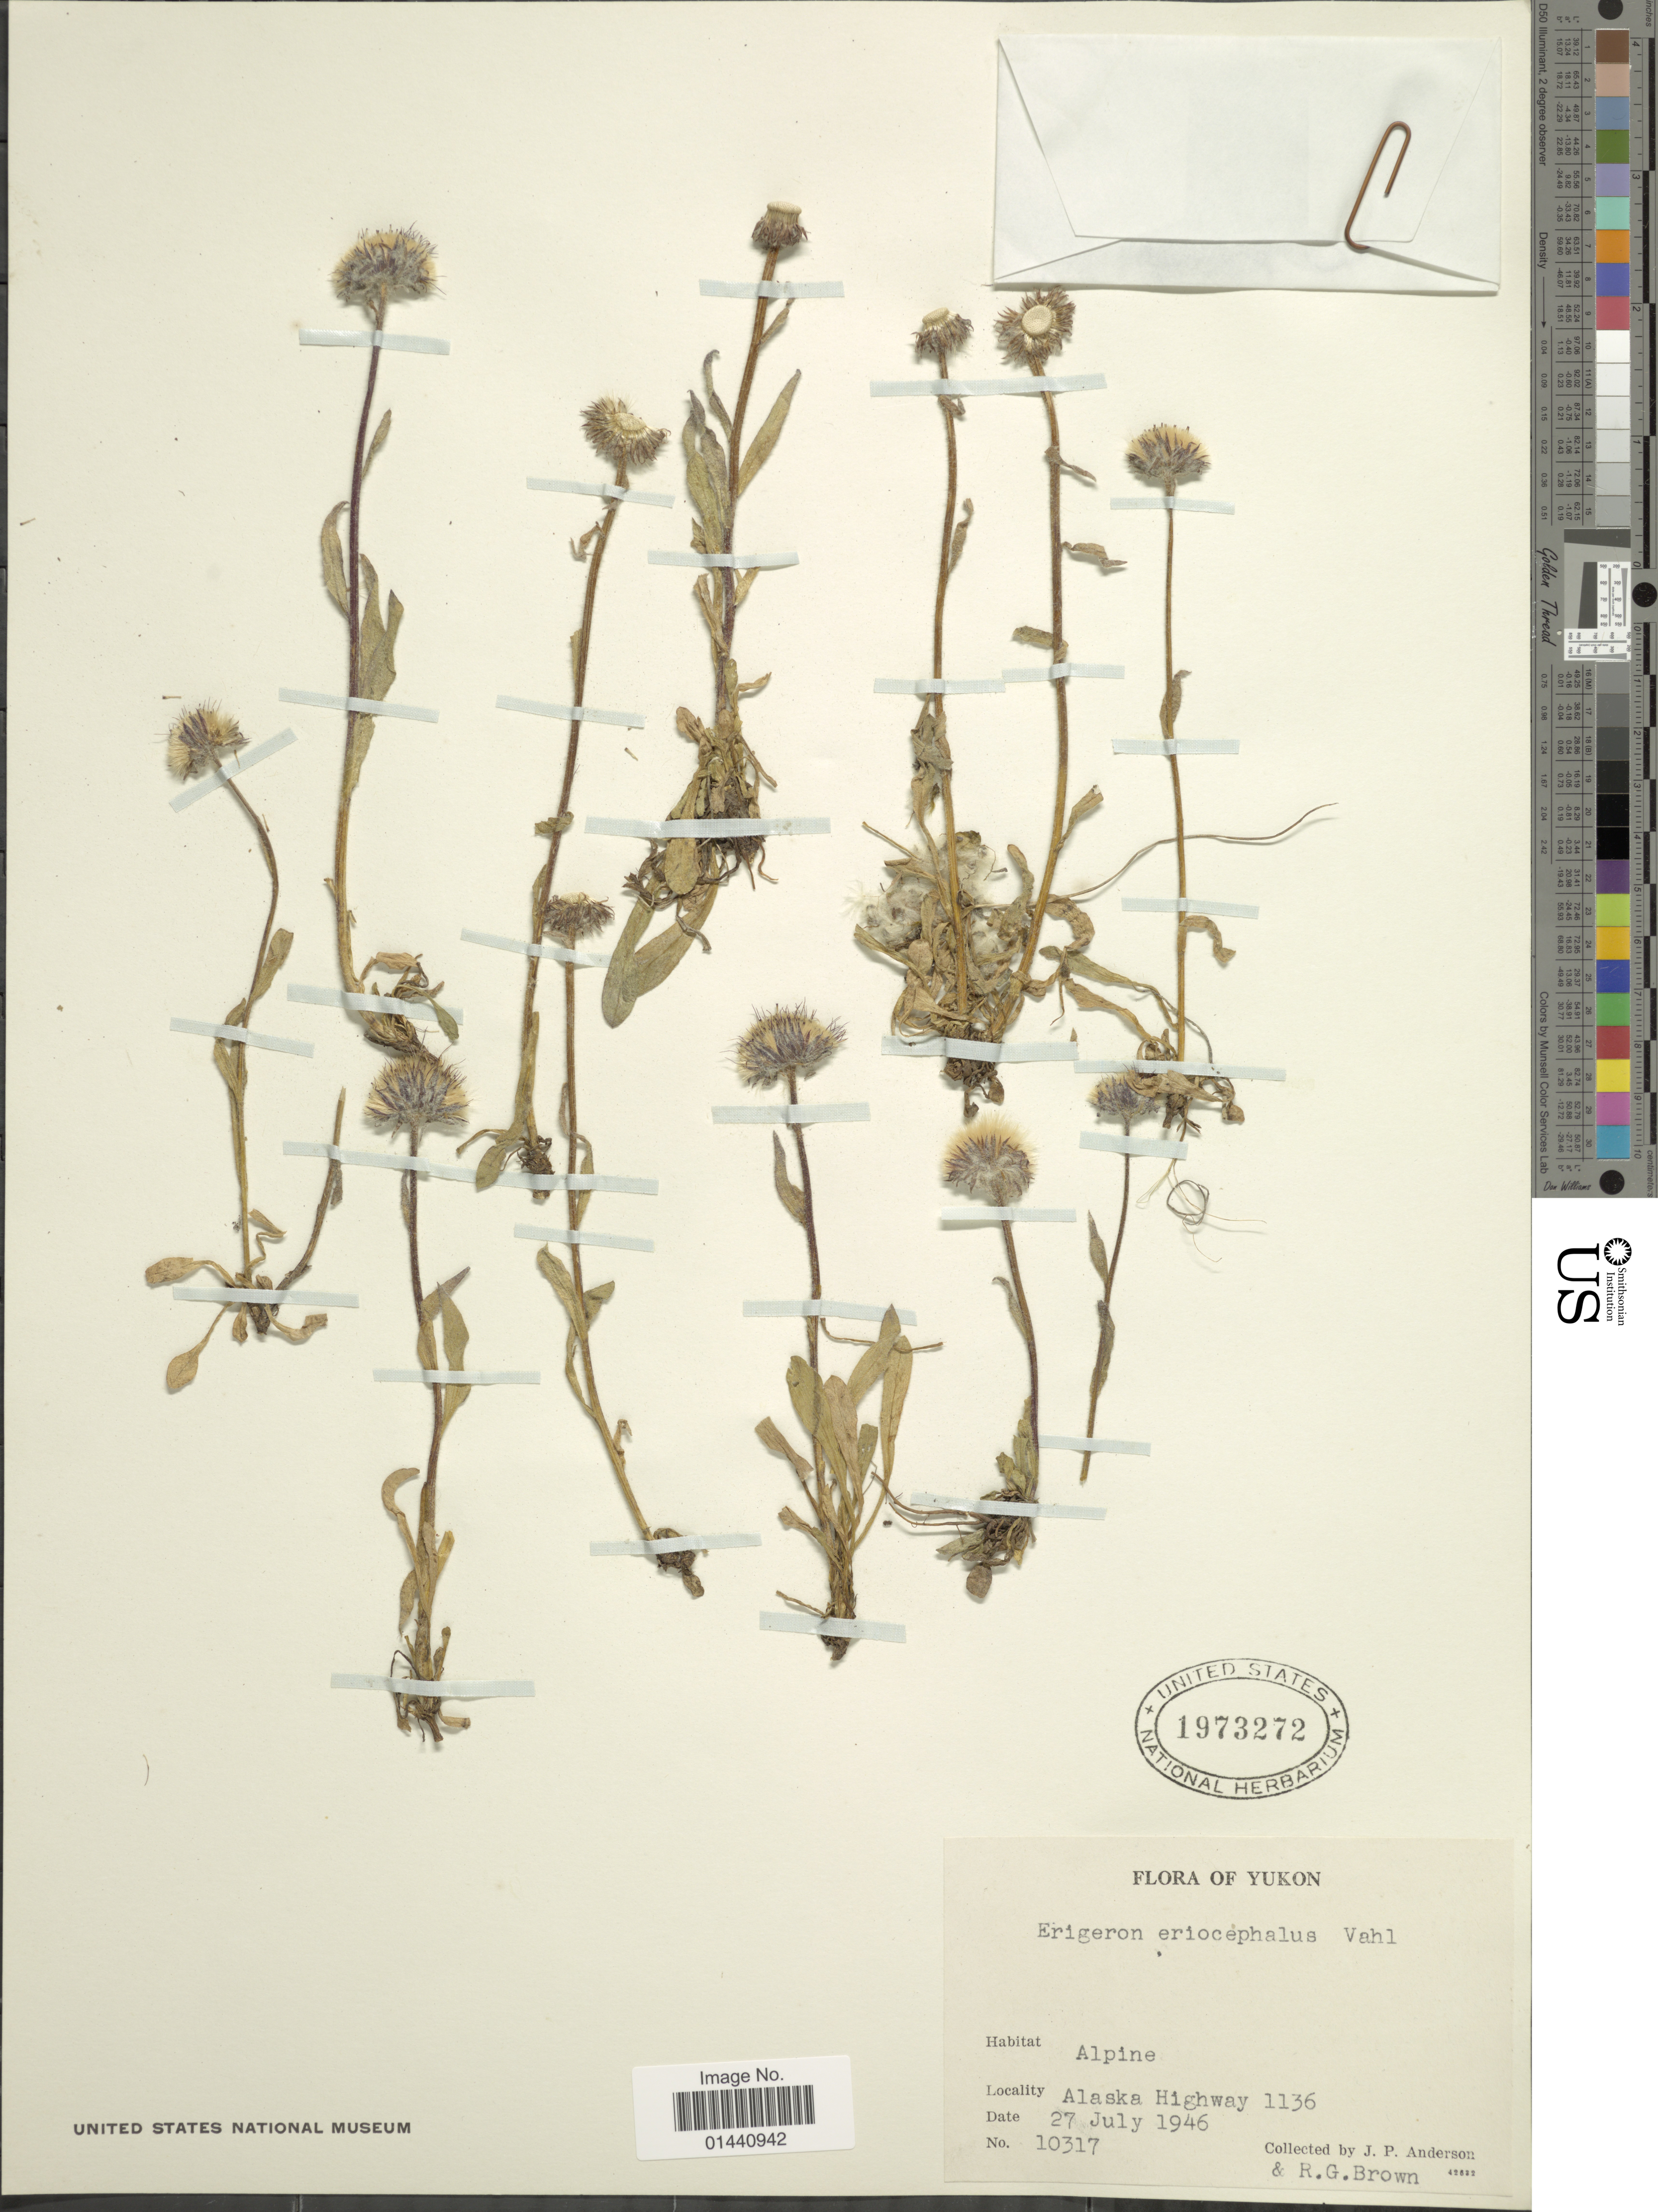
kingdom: Plantae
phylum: Tracheophyta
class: Magnoliopsida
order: Asterales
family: Asteraceae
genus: Erigeron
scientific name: Erigeron eriocephalus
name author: J. Vahl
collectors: J. P. Anderson & R. G. Brown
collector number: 10317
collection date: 1946-07-27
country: Canada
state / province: Yukon Territory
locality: Alaska Highway 1136.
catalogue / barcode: US 1973272